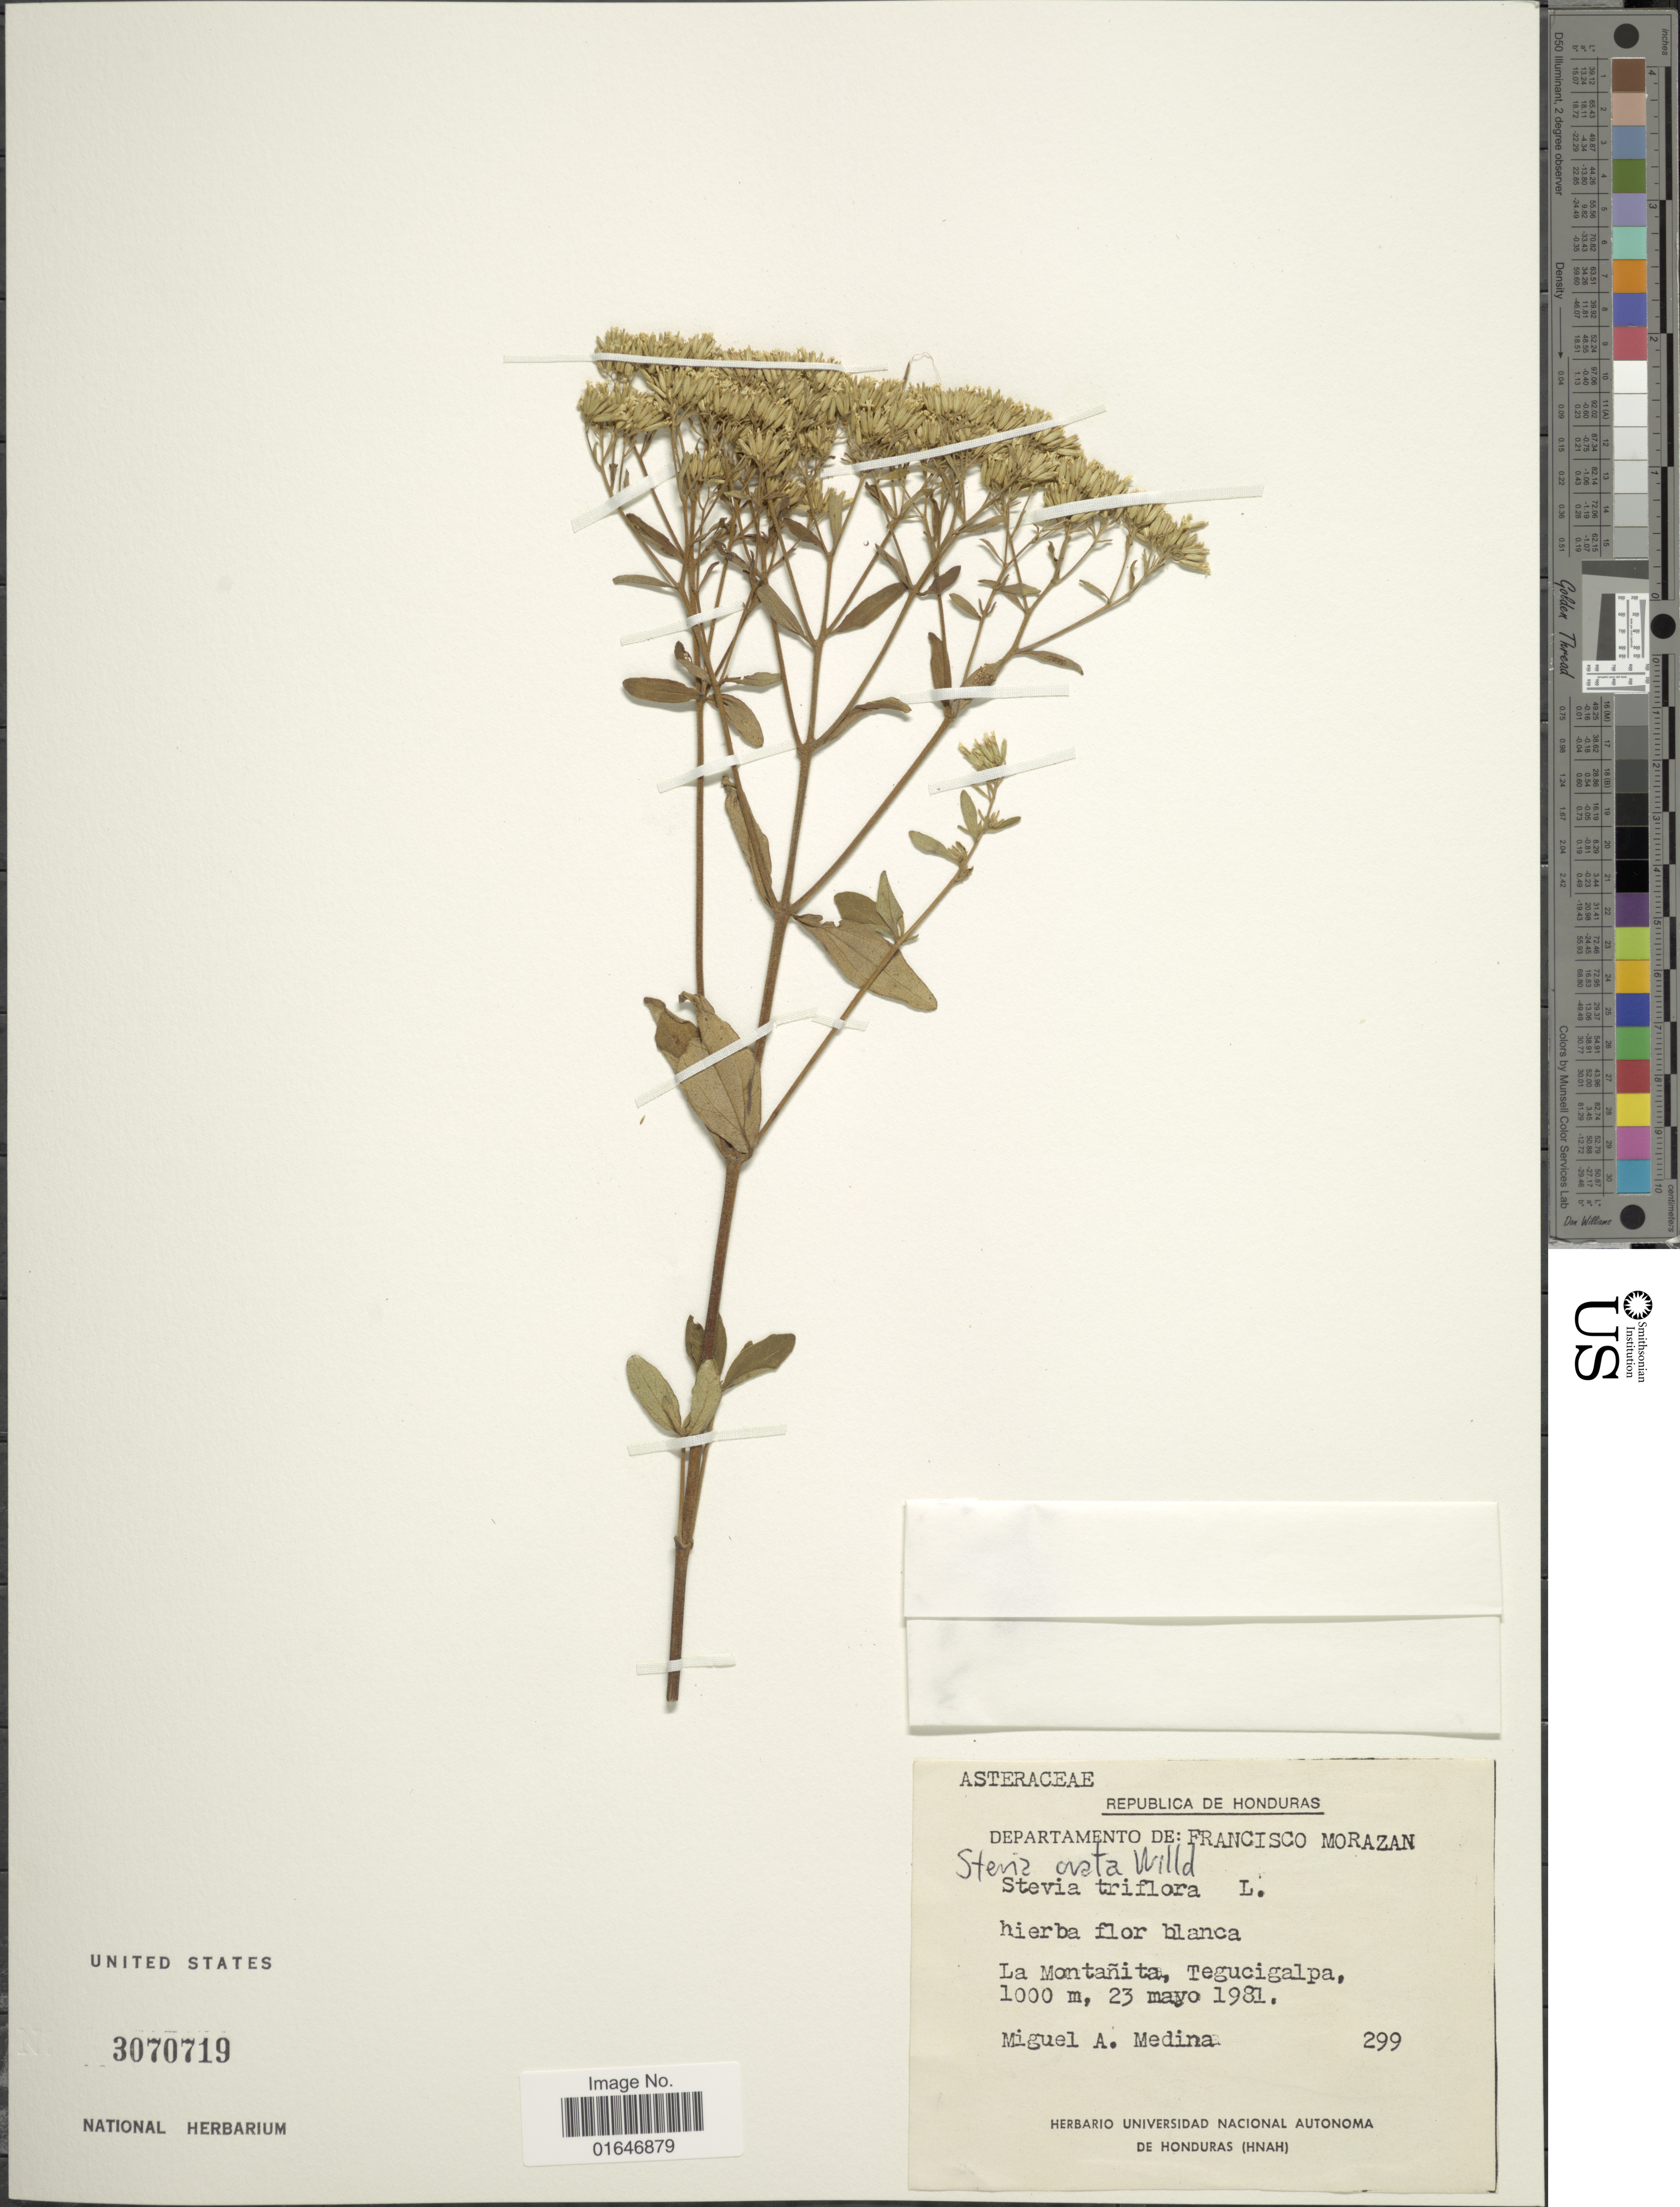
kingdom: Plantae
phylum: Tracheophyta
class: Magnoliopsida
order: Asterales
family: Asteraceae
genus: Stevia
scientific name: Stevia ovata var. ovata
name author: Willd.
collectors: M. Medina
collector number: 299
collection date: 1981-05-23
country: Honduras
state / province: Fco. Morazán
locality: La Montañita, Tegucigalpa.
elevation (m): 1000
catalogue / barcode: US 3070719